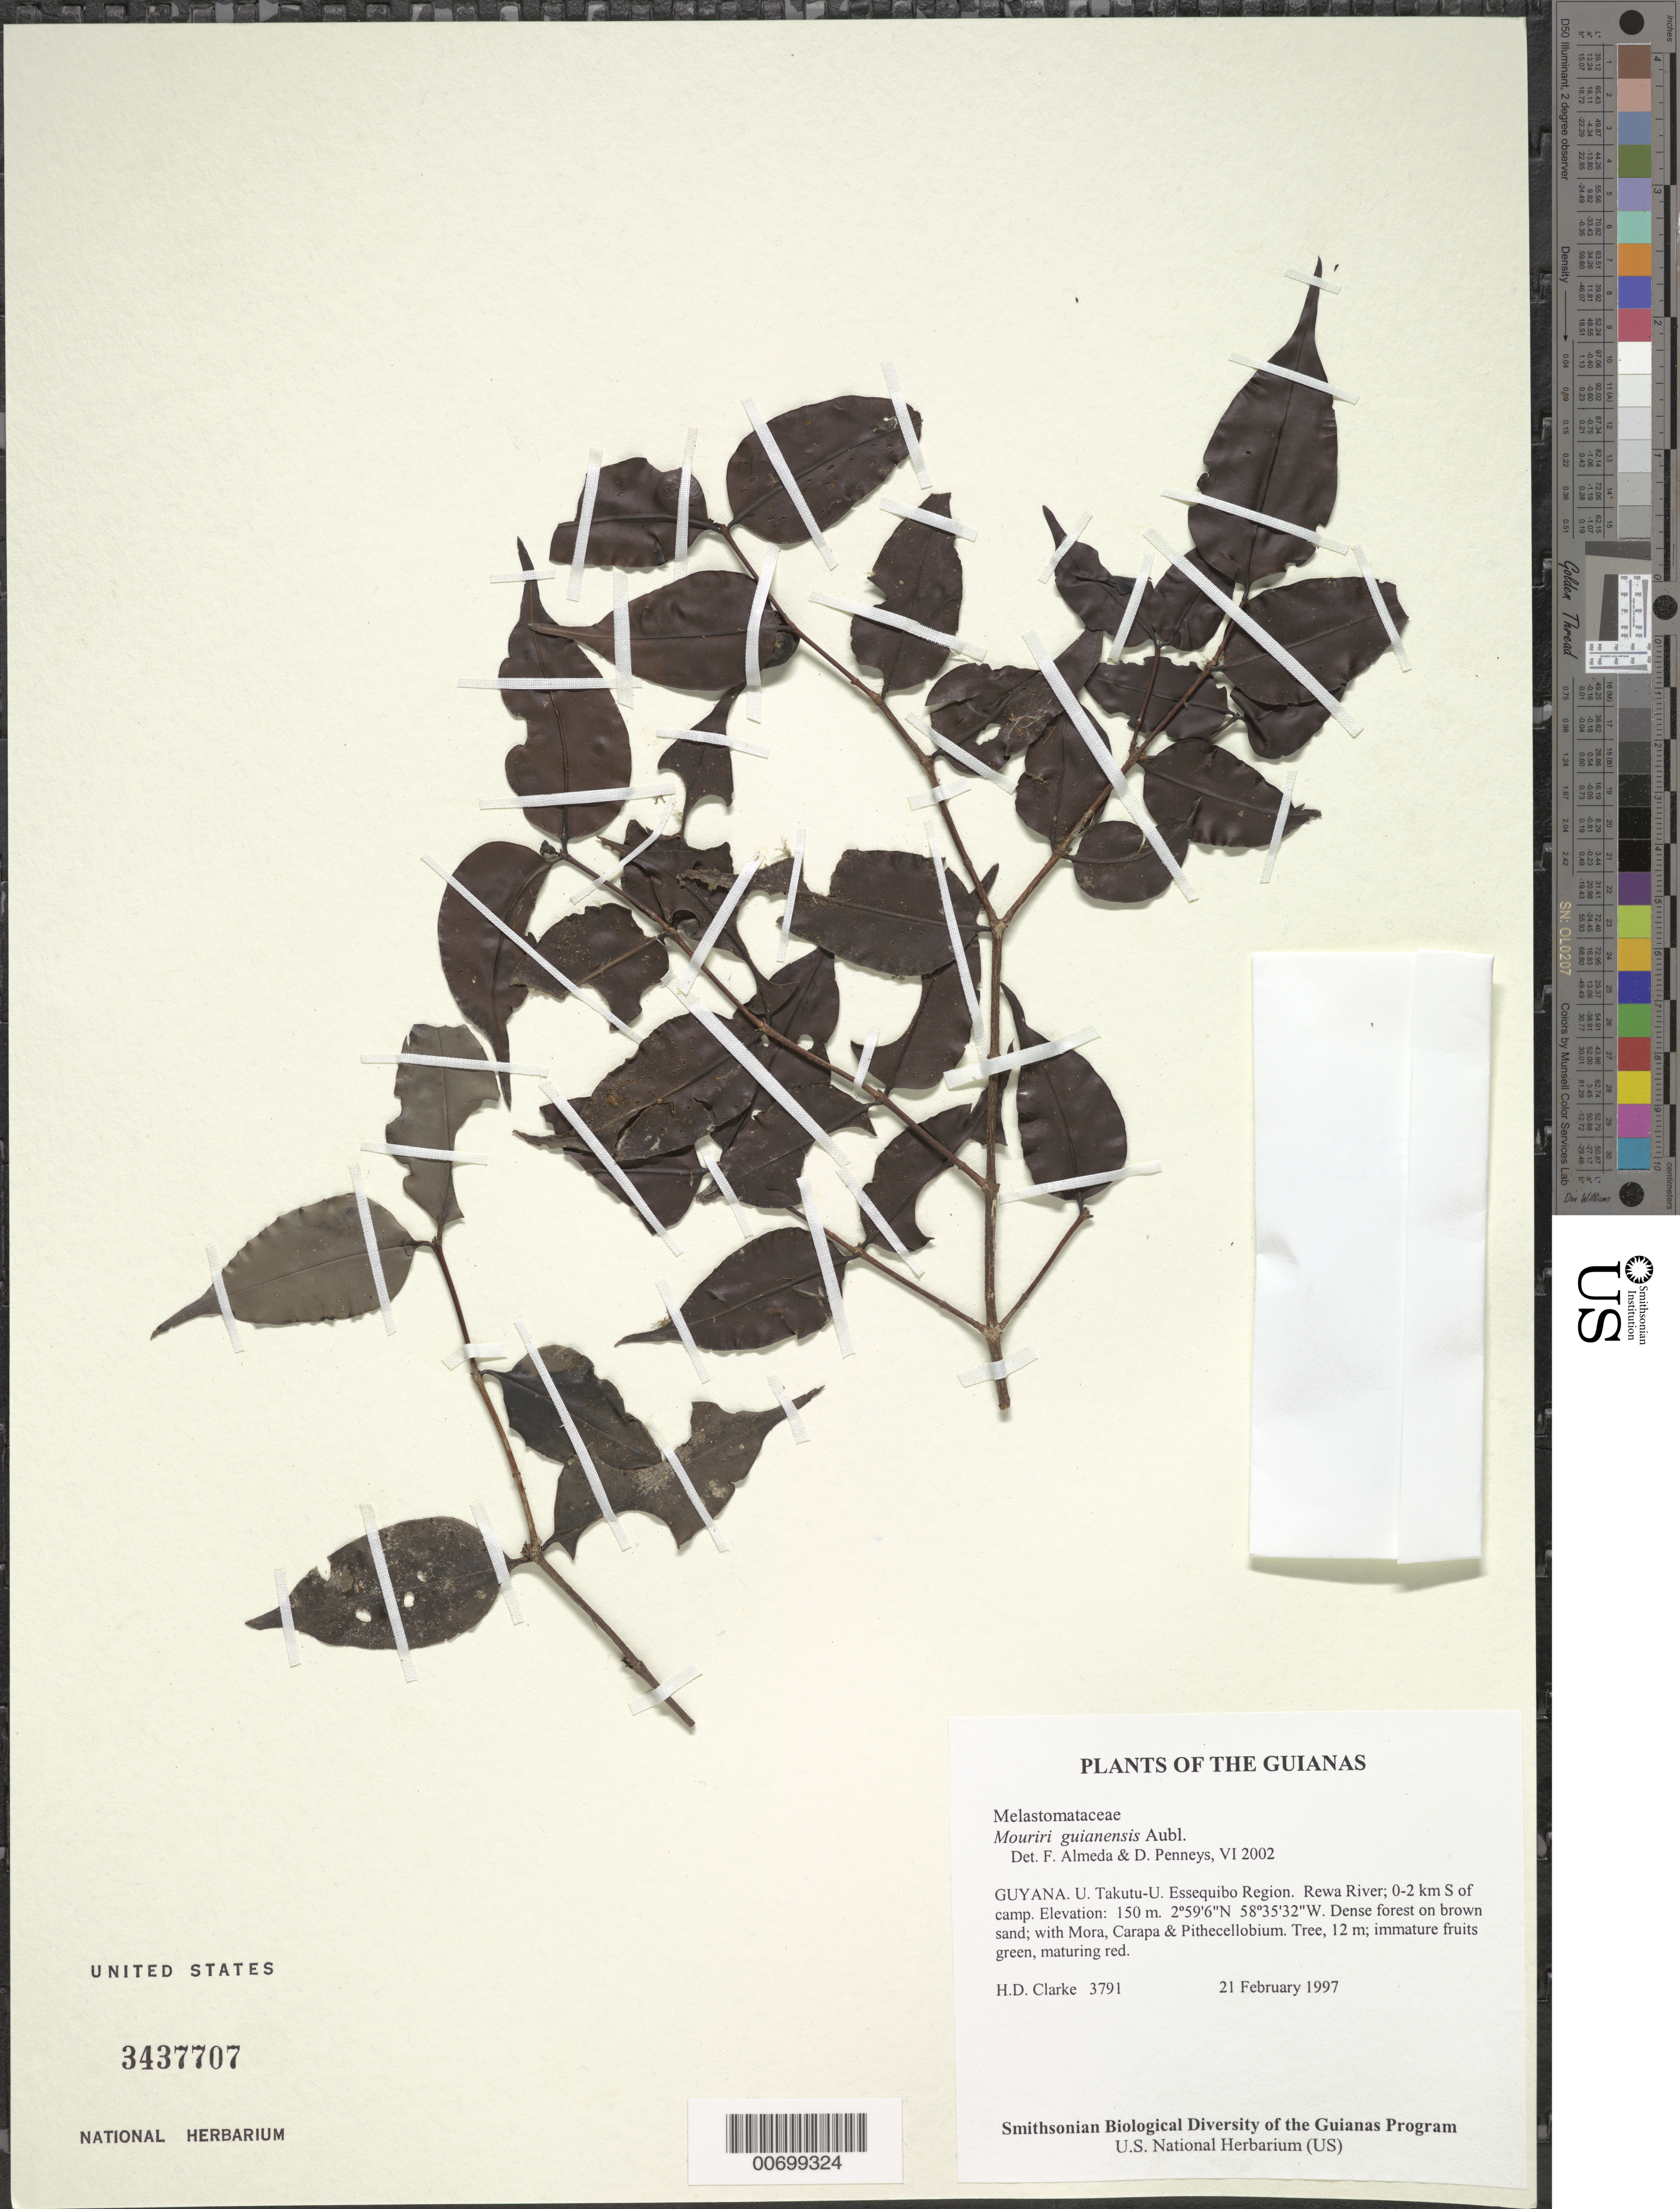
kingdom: Plantae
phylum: Tracheophyta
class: Magnoliopsida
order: Myrtales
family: Melastomataceae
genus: Mouriri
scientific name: Mouriri guianensis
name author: Aubl.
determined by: Almeda, F.; Penneys, D. S.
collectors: H. D. Clarke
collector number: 3791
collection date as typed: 21 February 1997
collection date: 1997-02-21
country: Guyana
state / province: U. Takutu-U. Essequibo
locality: Rewa River; 0-2 km S of camp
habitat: Dense forest on brown sand; with Mora, Carapa & Pithecellobium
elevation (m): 150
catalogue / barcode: US 3437707